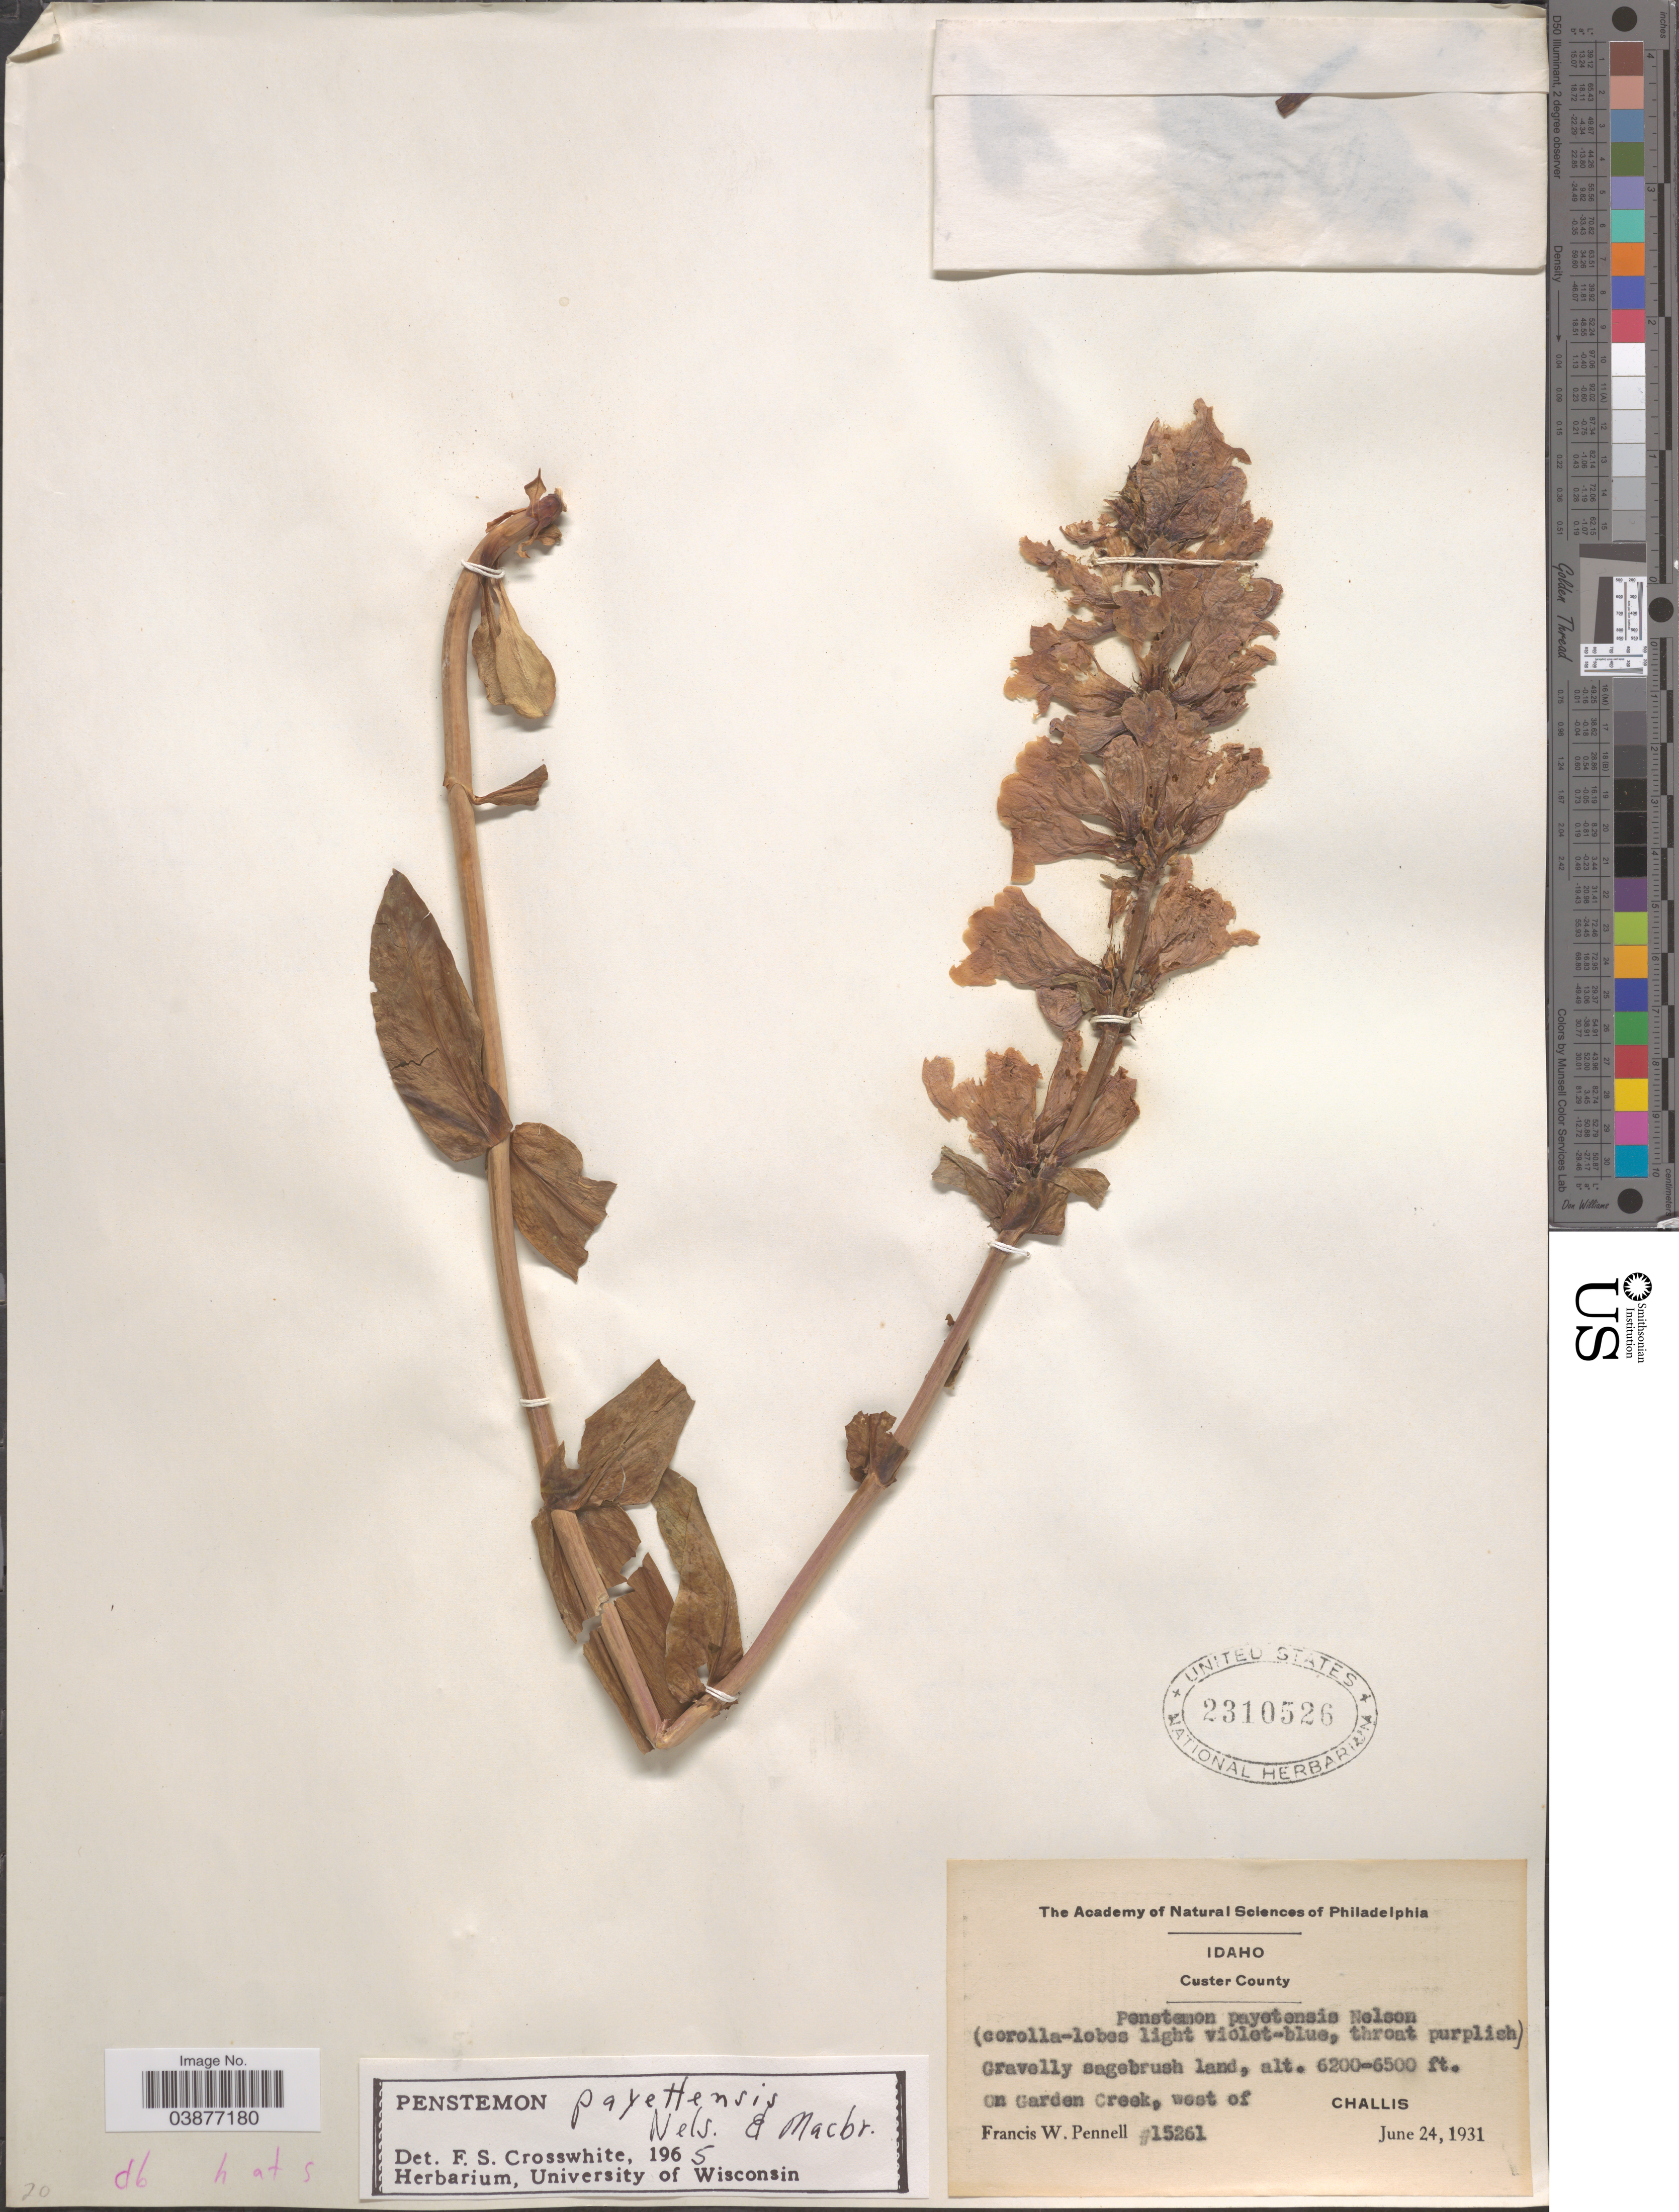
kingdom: Plantae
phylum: Tracheophyta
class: Magnoliopsida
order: Lamiales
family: Plantaginaceae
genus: Penstemon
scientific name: Penstemon payettensis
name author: J.F. Macbr. & A. Nelson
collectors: F. W. Pennell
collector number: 15261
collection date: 1931-06-24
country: United States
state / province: Idaho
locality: Custer County. On Garden Creek, west of Challis.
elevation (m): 1890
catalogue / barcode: US 2310526